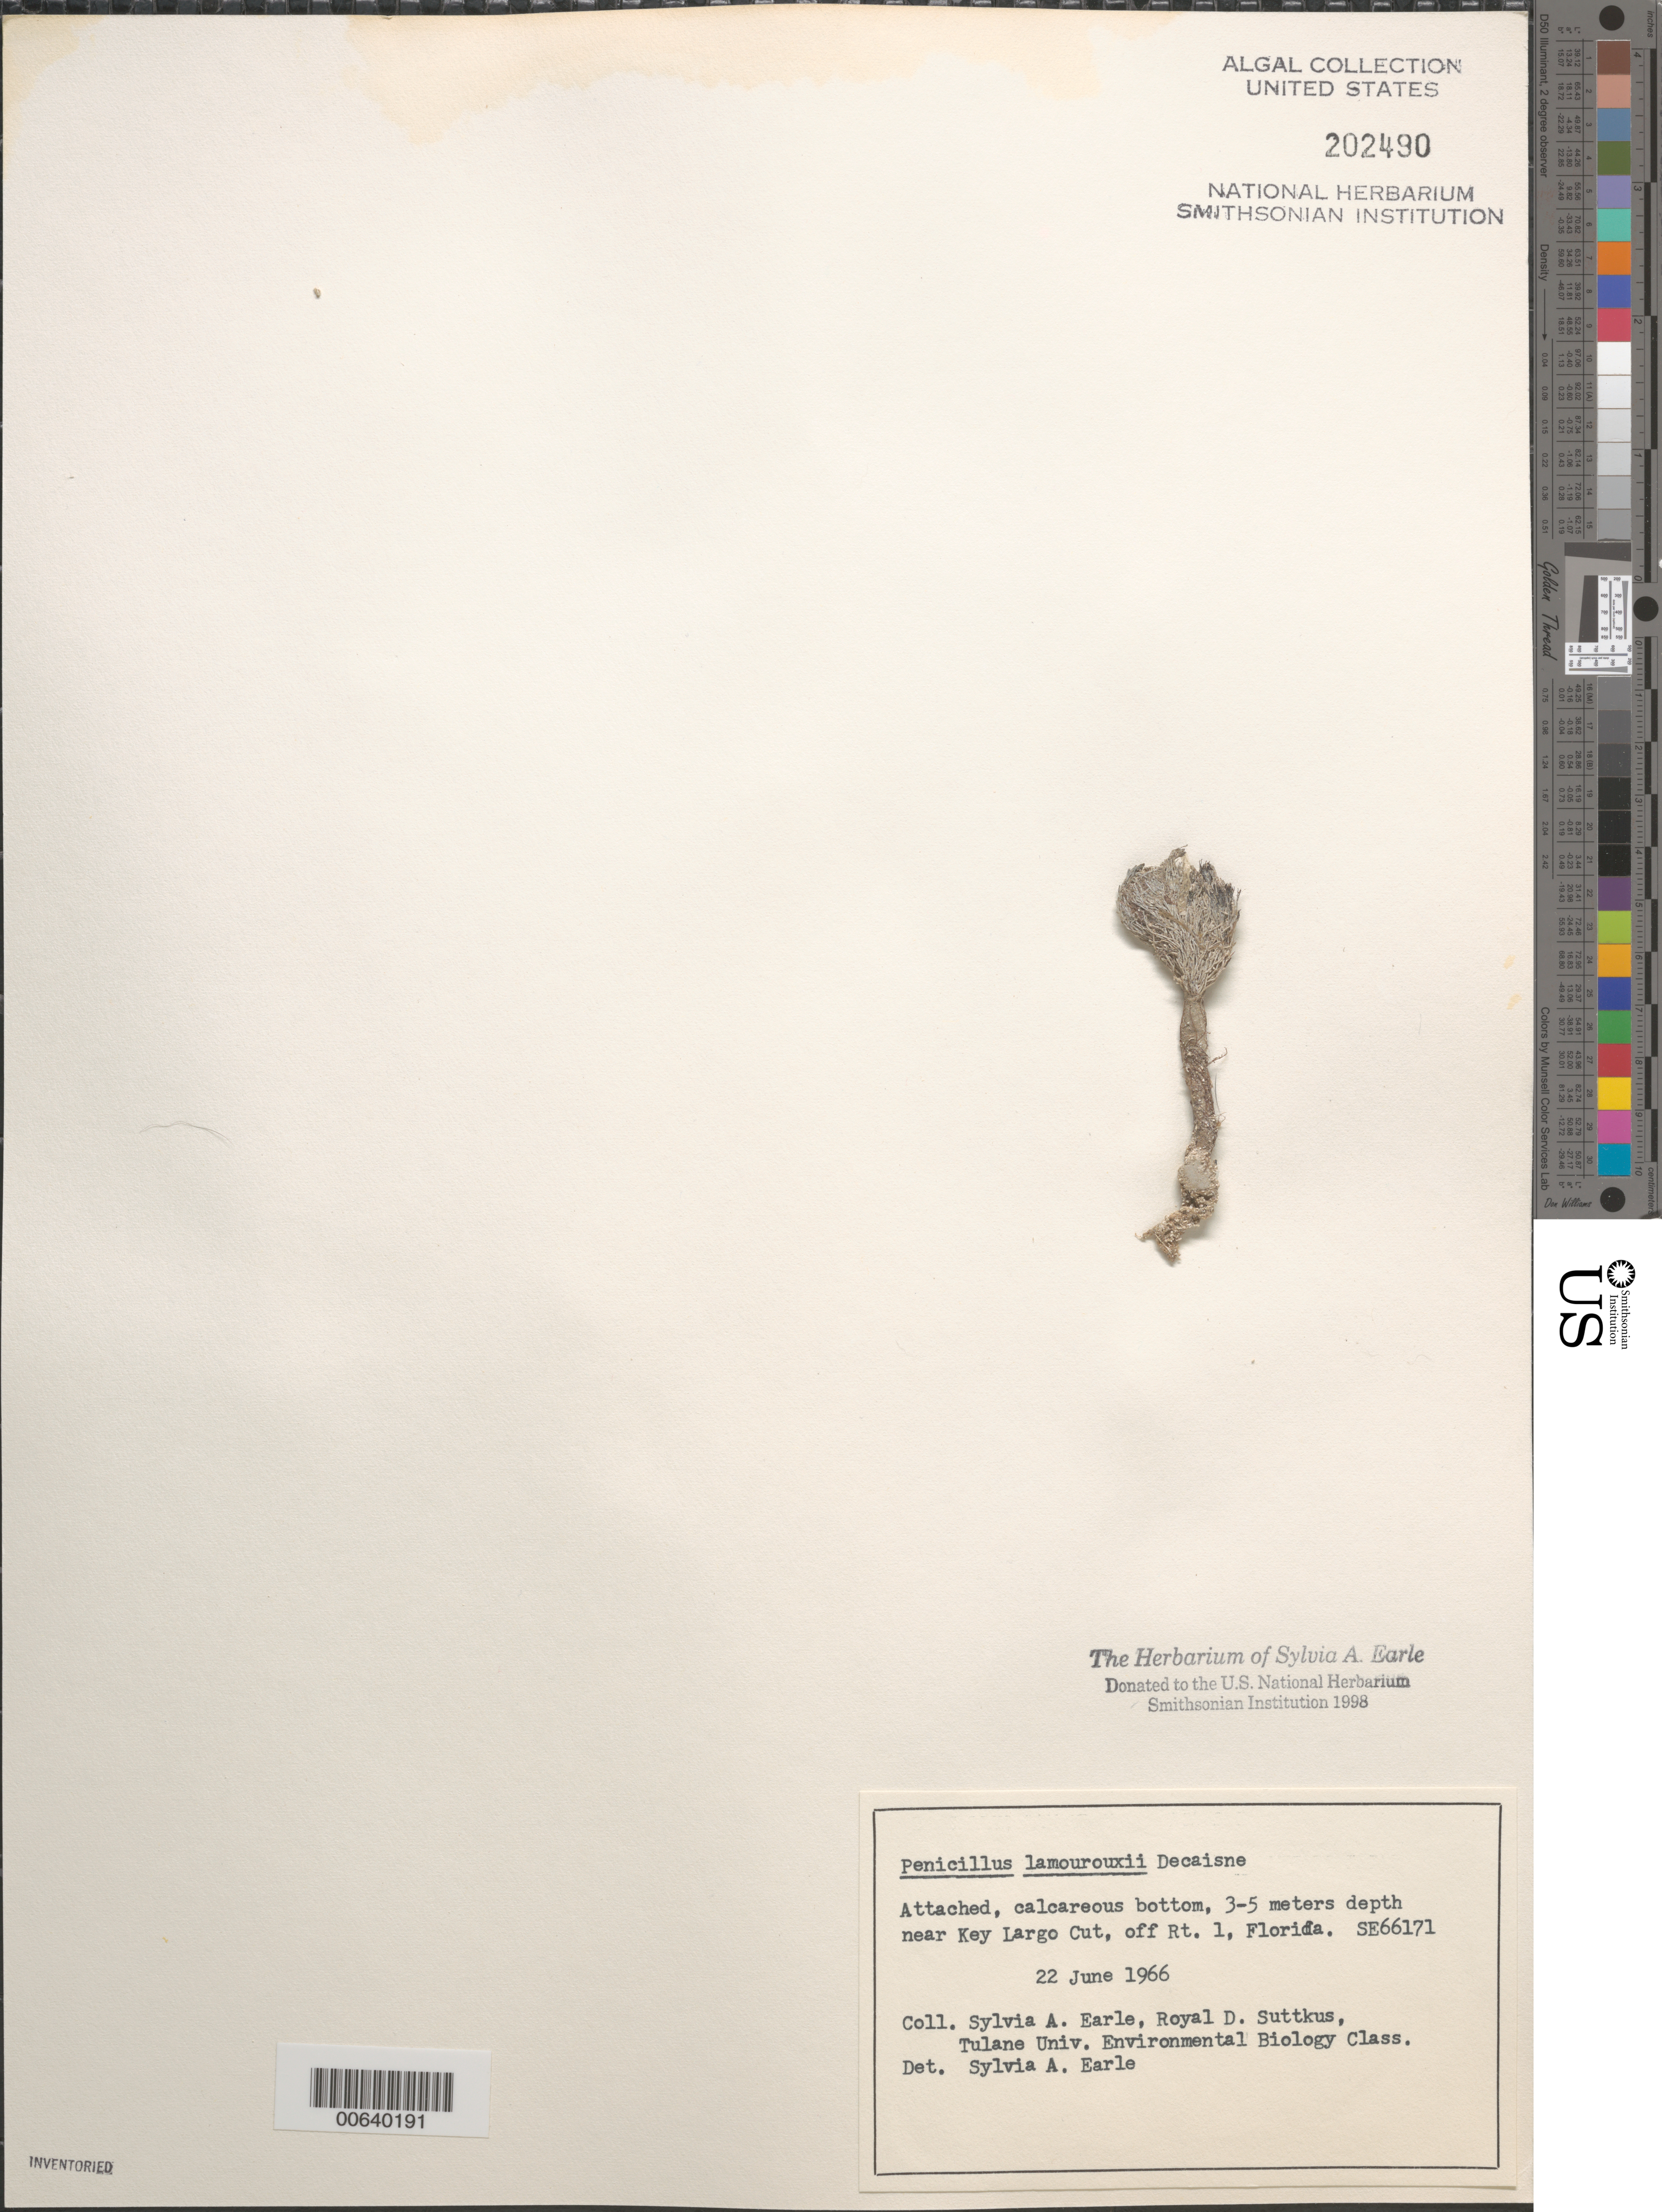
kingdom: Plantae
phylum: Chlorophyta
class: Ulvophyceae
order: Bryopsidales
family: Udoteaceae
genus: Penicillus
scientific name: Penicillus lamourouxii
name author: Decne.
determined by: Earle, S. A.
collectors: S. A. Earle, R. Suttkus & Tulane Univ. Env. Biol. Class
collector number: Se 66171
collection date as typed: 22 Jun 1966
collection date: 1966-06-22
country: United States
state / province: Florida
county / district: Monroe County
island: Key Largo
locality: Near Key Largo Cut, off US Route 1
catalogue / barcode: US 202490